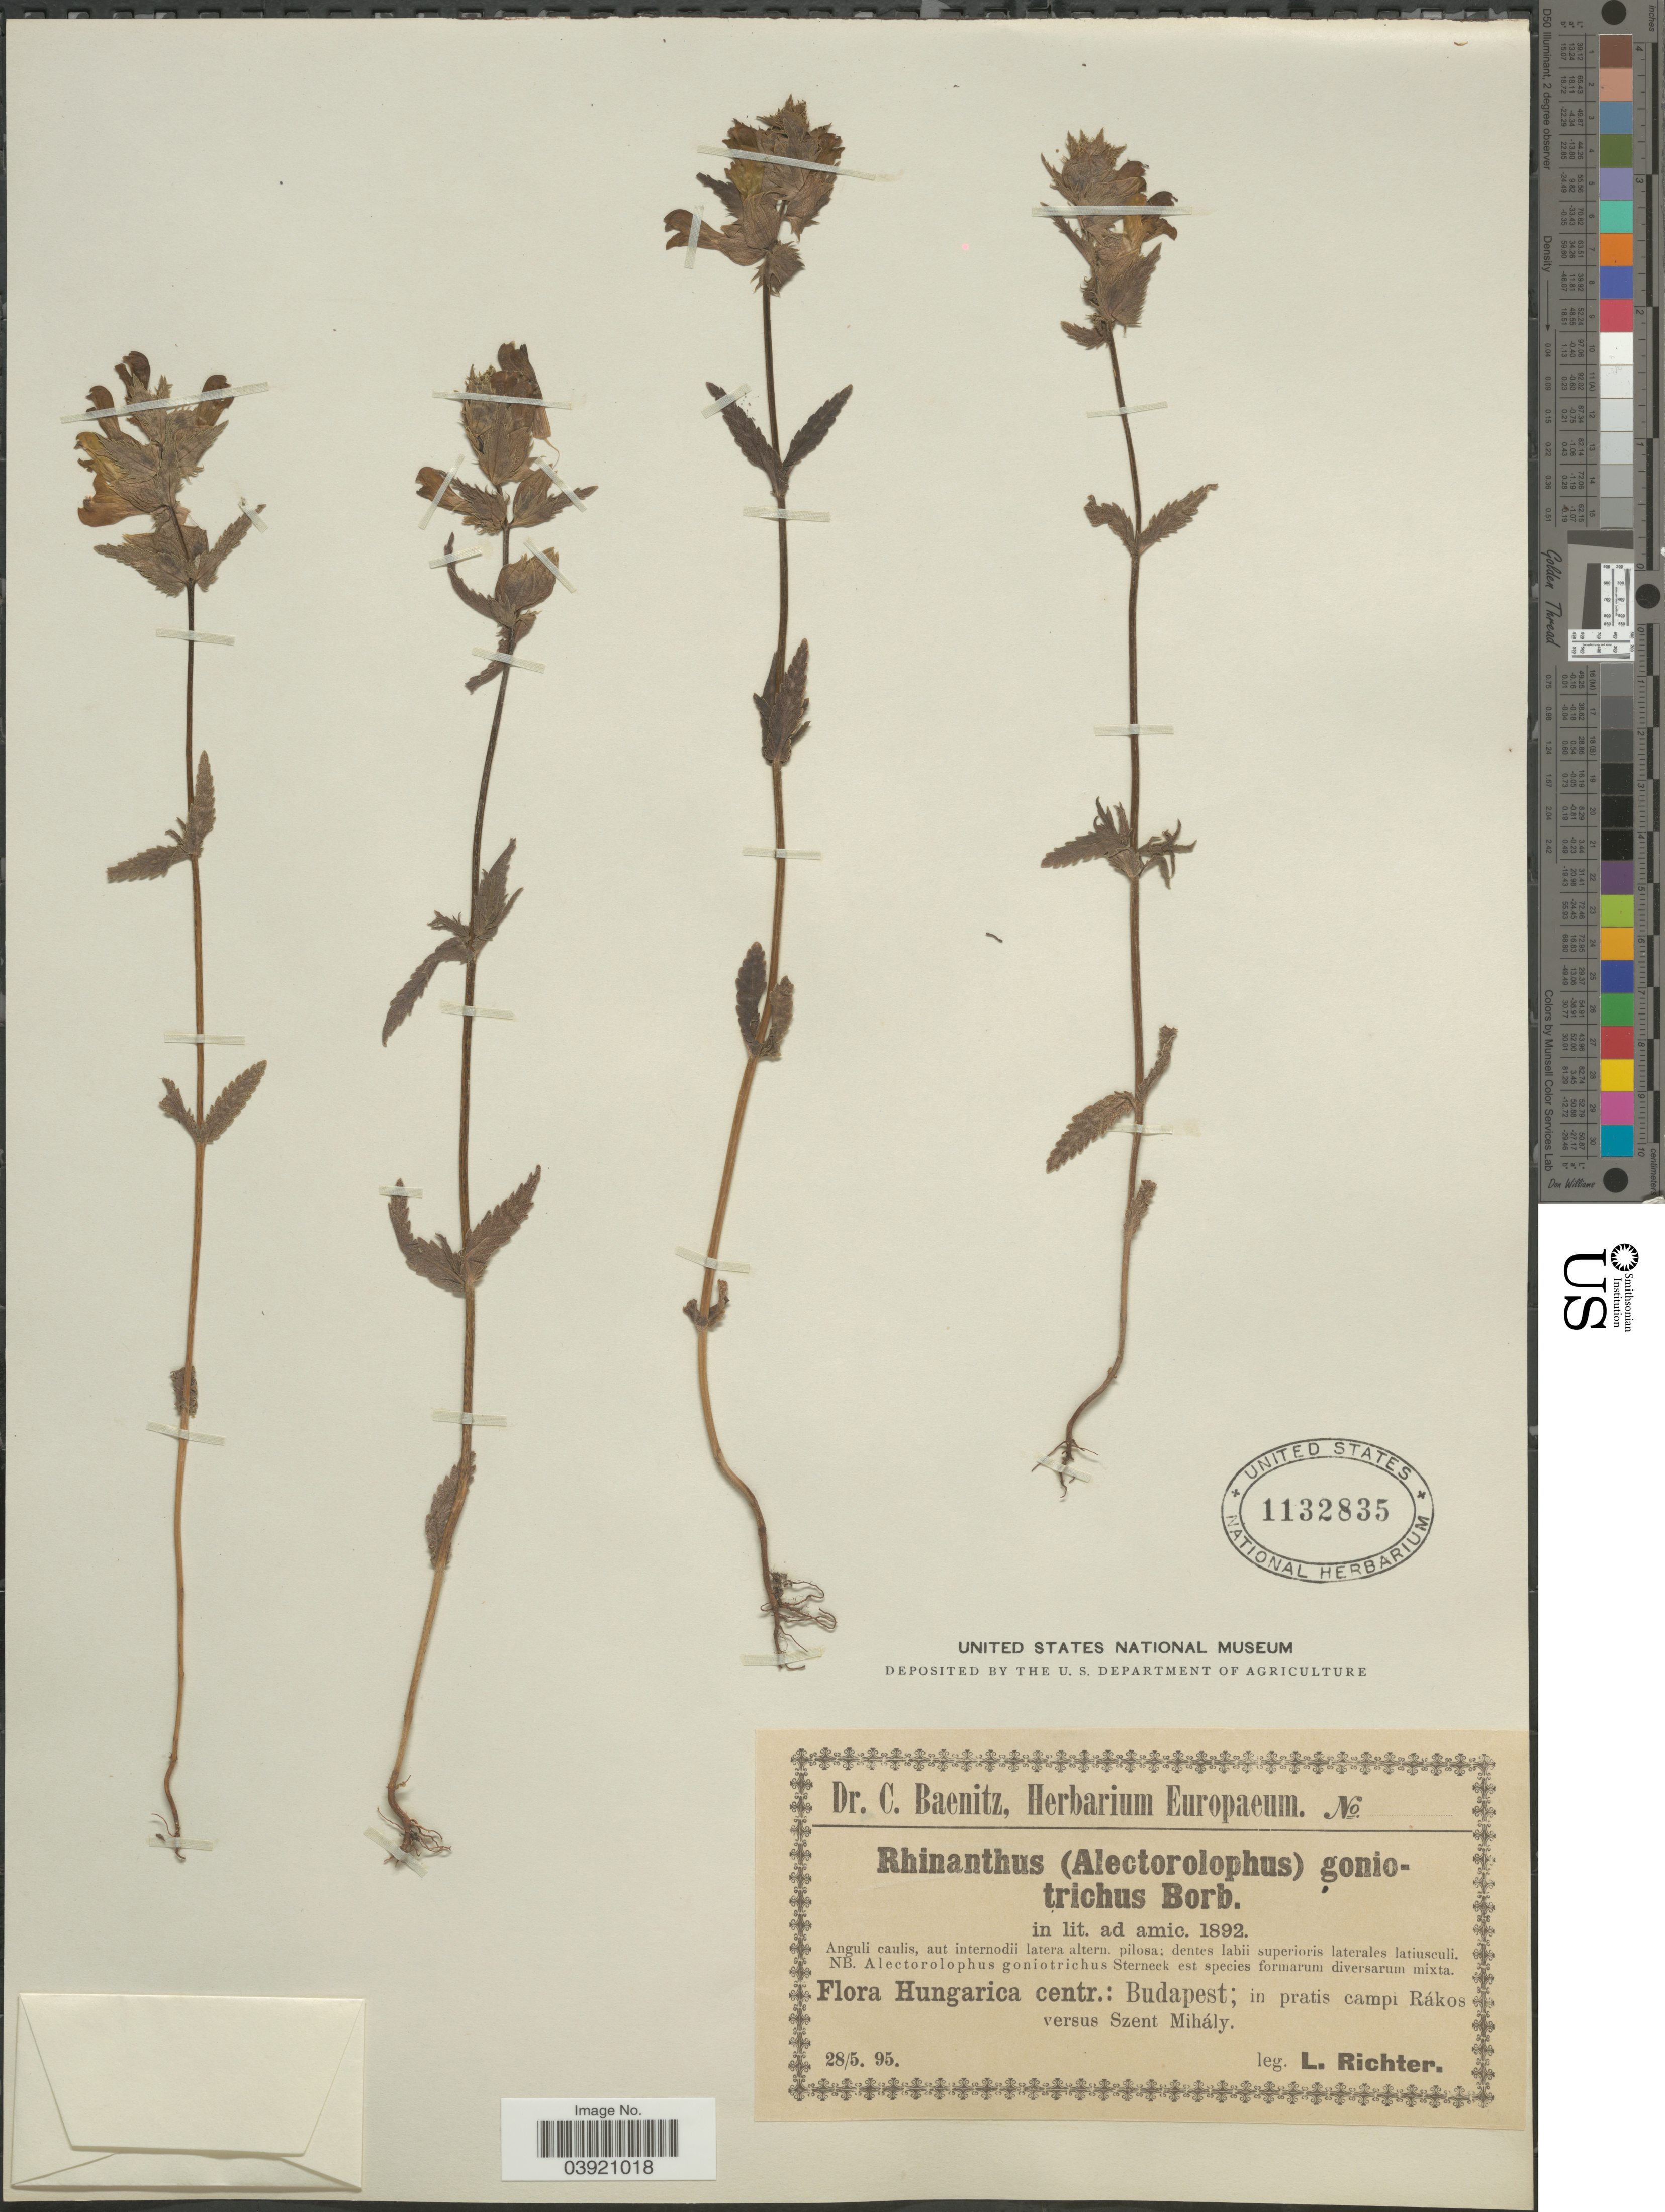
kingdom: Plantae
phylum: Tracheophyta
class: Magnoliopsida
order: Lamiales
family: Orobanchaceae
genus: Rhinanthus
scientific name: Rhinanthus goniotrichus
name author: (Borbás ex Sterneck) Borbás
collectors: L. Richter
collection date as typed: Transcribed d/m/y: 28/5/95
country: Hungary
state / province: Budapest, Capital District of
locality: Hungarica centr.: Budapest; in pratis campi Rákos versus Szent Mihály.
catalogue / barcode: US 1132835